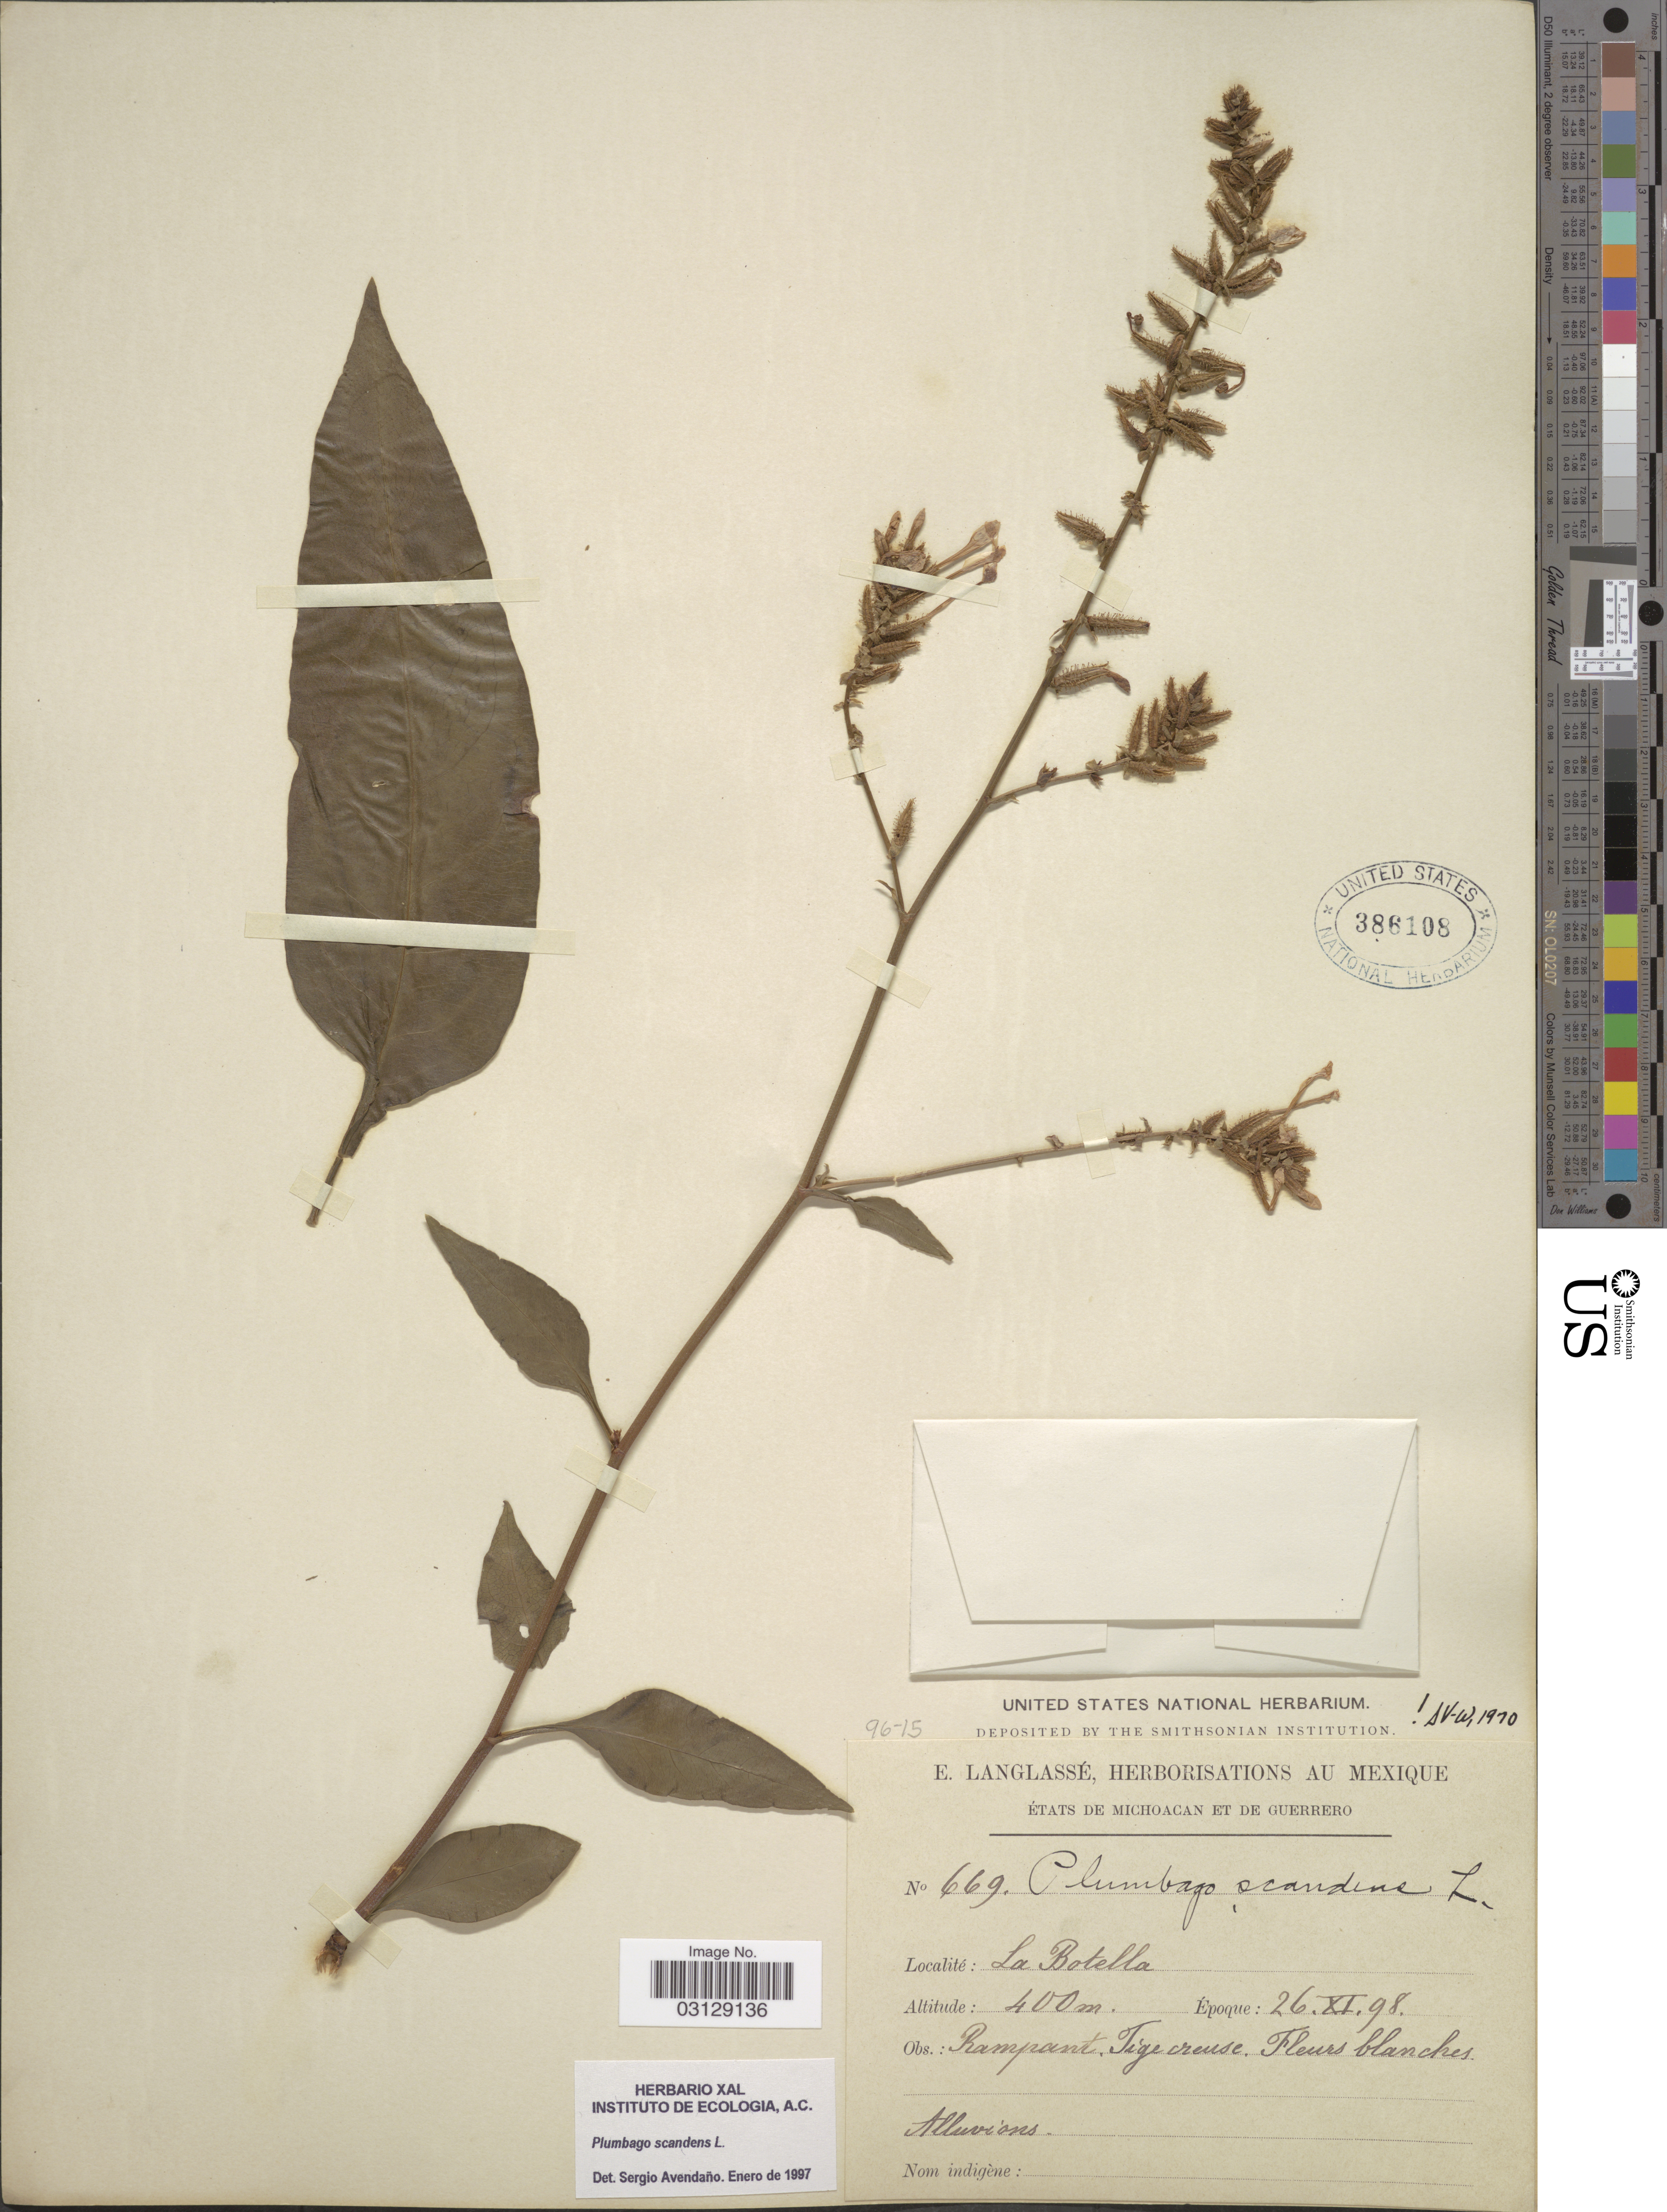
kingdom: Plantae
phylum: Tracheophyta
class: Magnoliopsida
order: Caryophyllales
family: Plumbaginaceae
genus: Plumbago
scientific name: Plumbago scandens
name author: L.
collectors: E. Langlassé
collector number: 669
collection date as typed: Transcribed d/m/y: 26/11/98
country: Mexico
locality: États de Michoacan et de Guerrero. La Botella.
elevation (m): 400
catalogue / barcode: US 386108